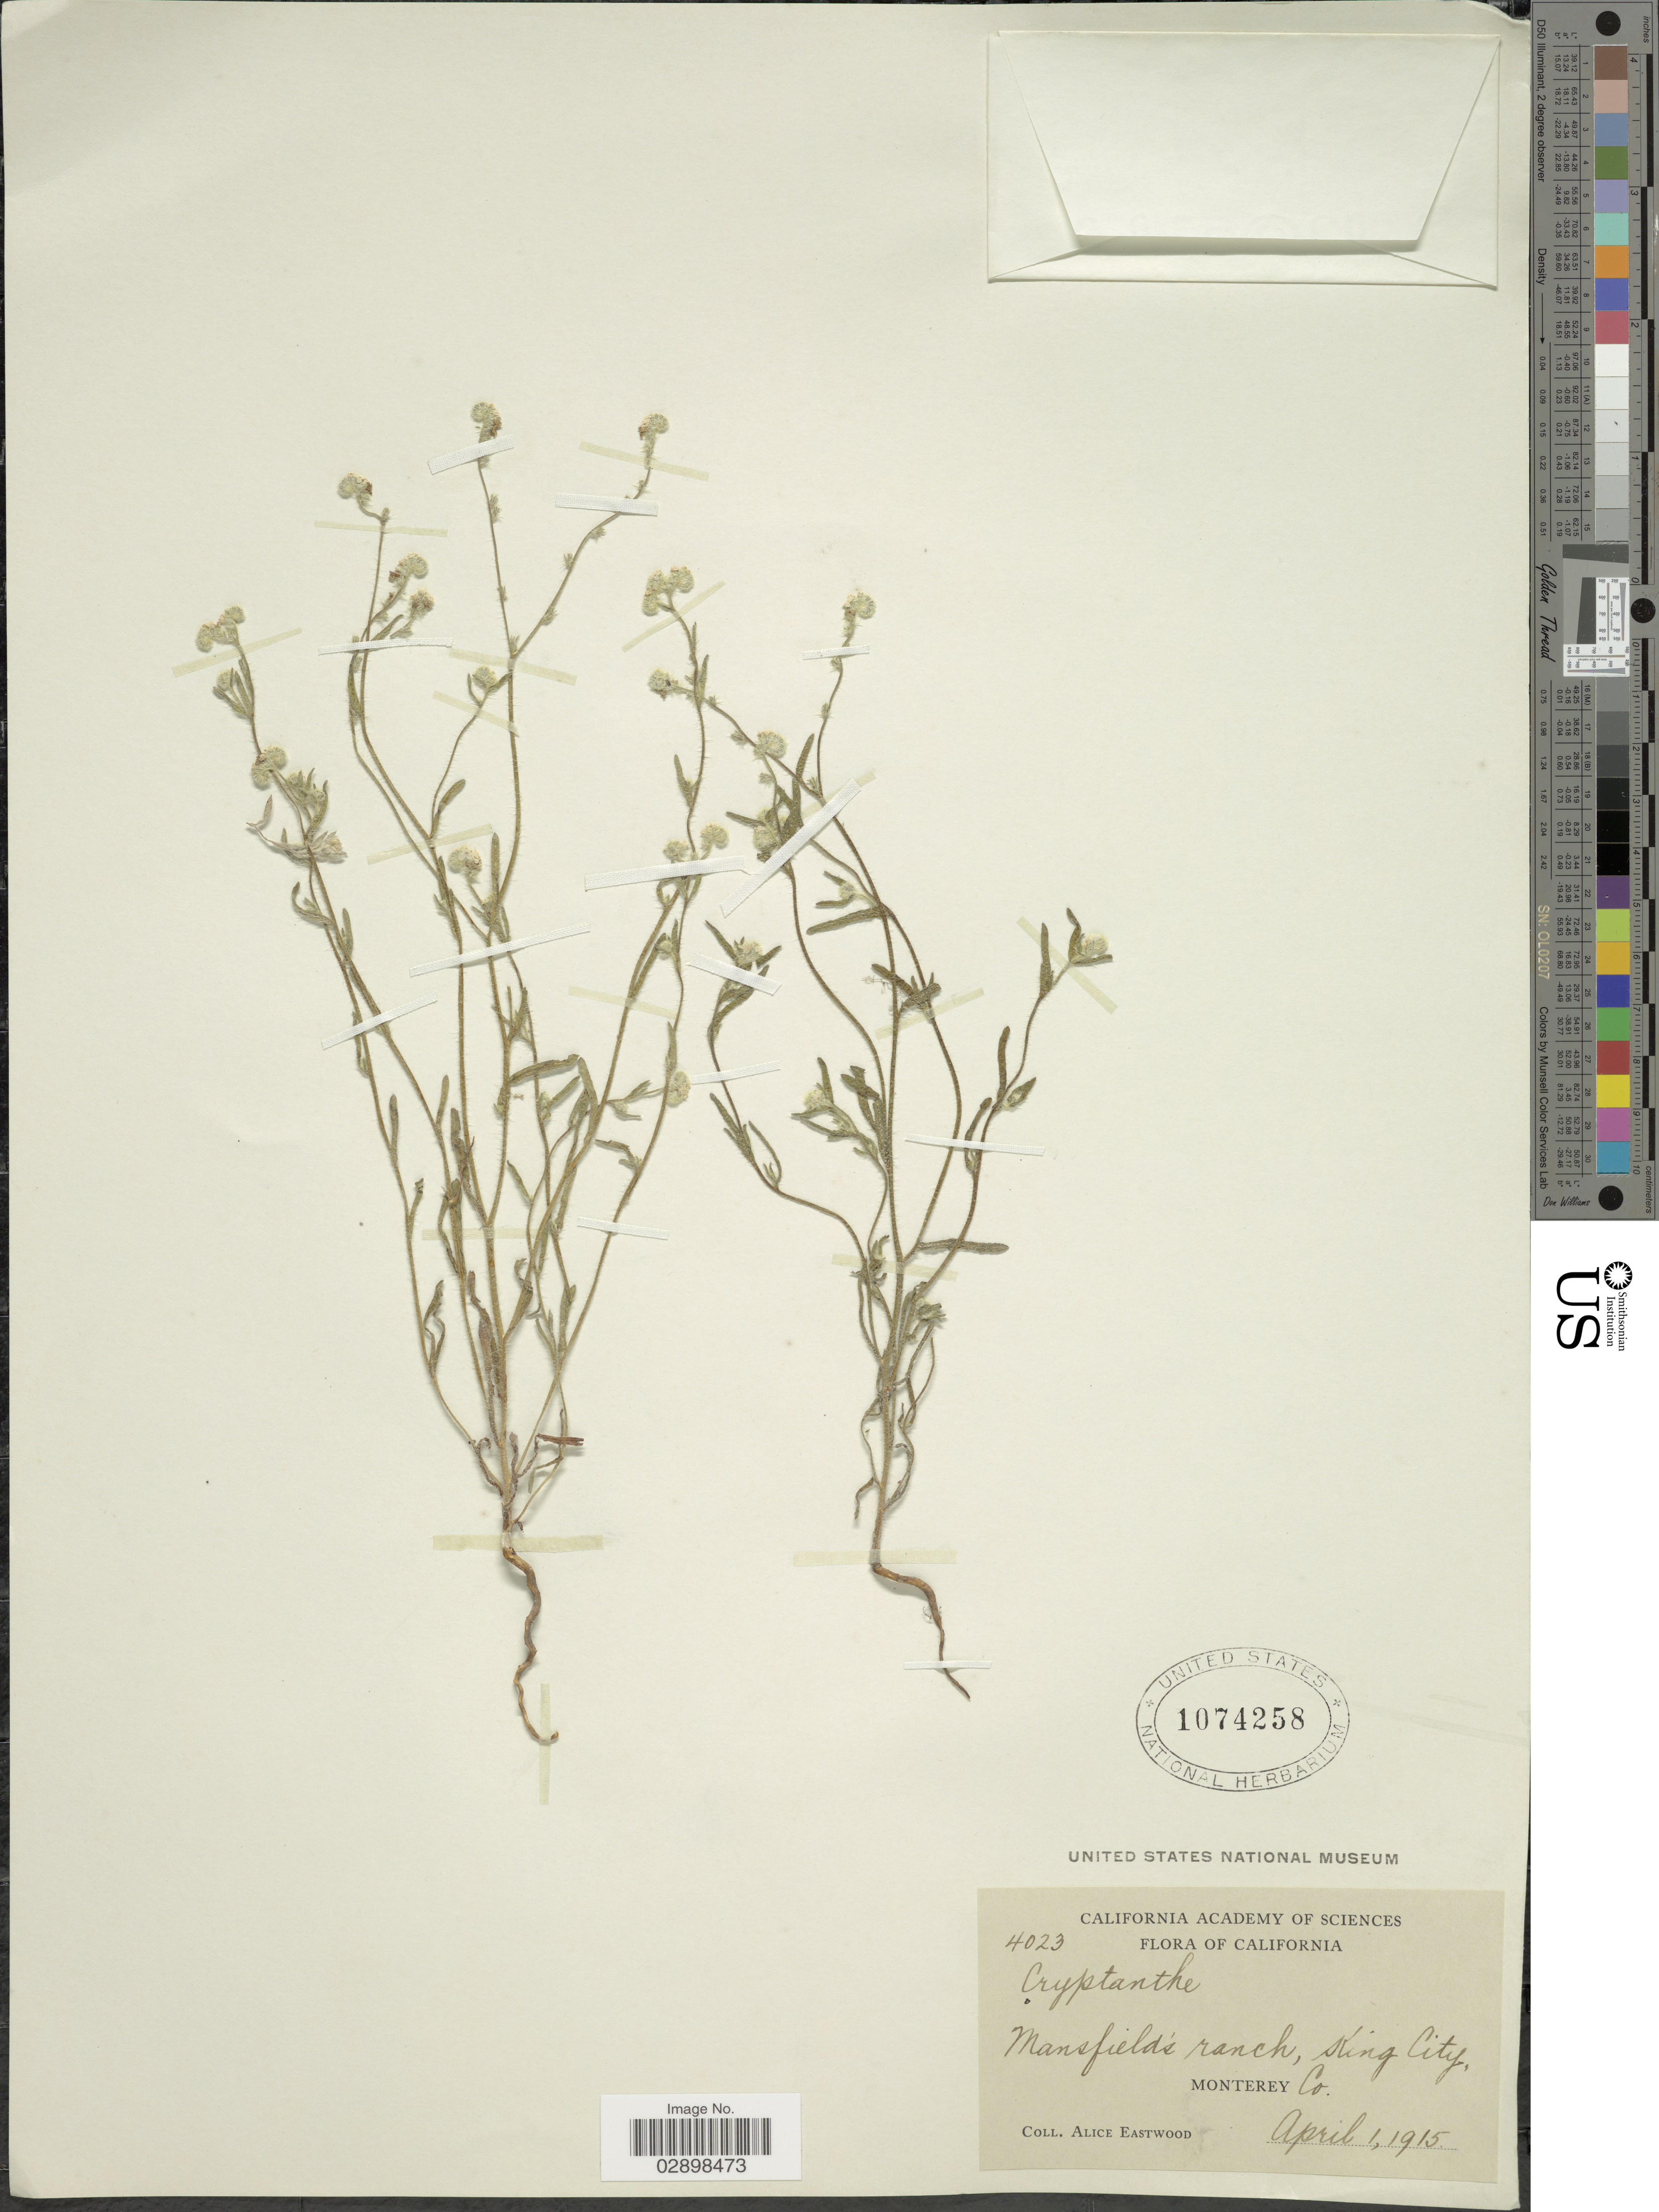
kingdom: Plantae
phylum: Tracheophyta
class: Magnoliopsida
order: Boraginales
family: Boraginaceae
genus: Cryptantha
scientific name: Cryptantha sp.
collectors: A. Eastwood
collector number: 4023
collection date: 1915-04-01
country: United States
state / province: California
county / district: Monterey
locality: Mansfield's ranch, King City, Monterey Co.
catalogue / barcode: US 1074258